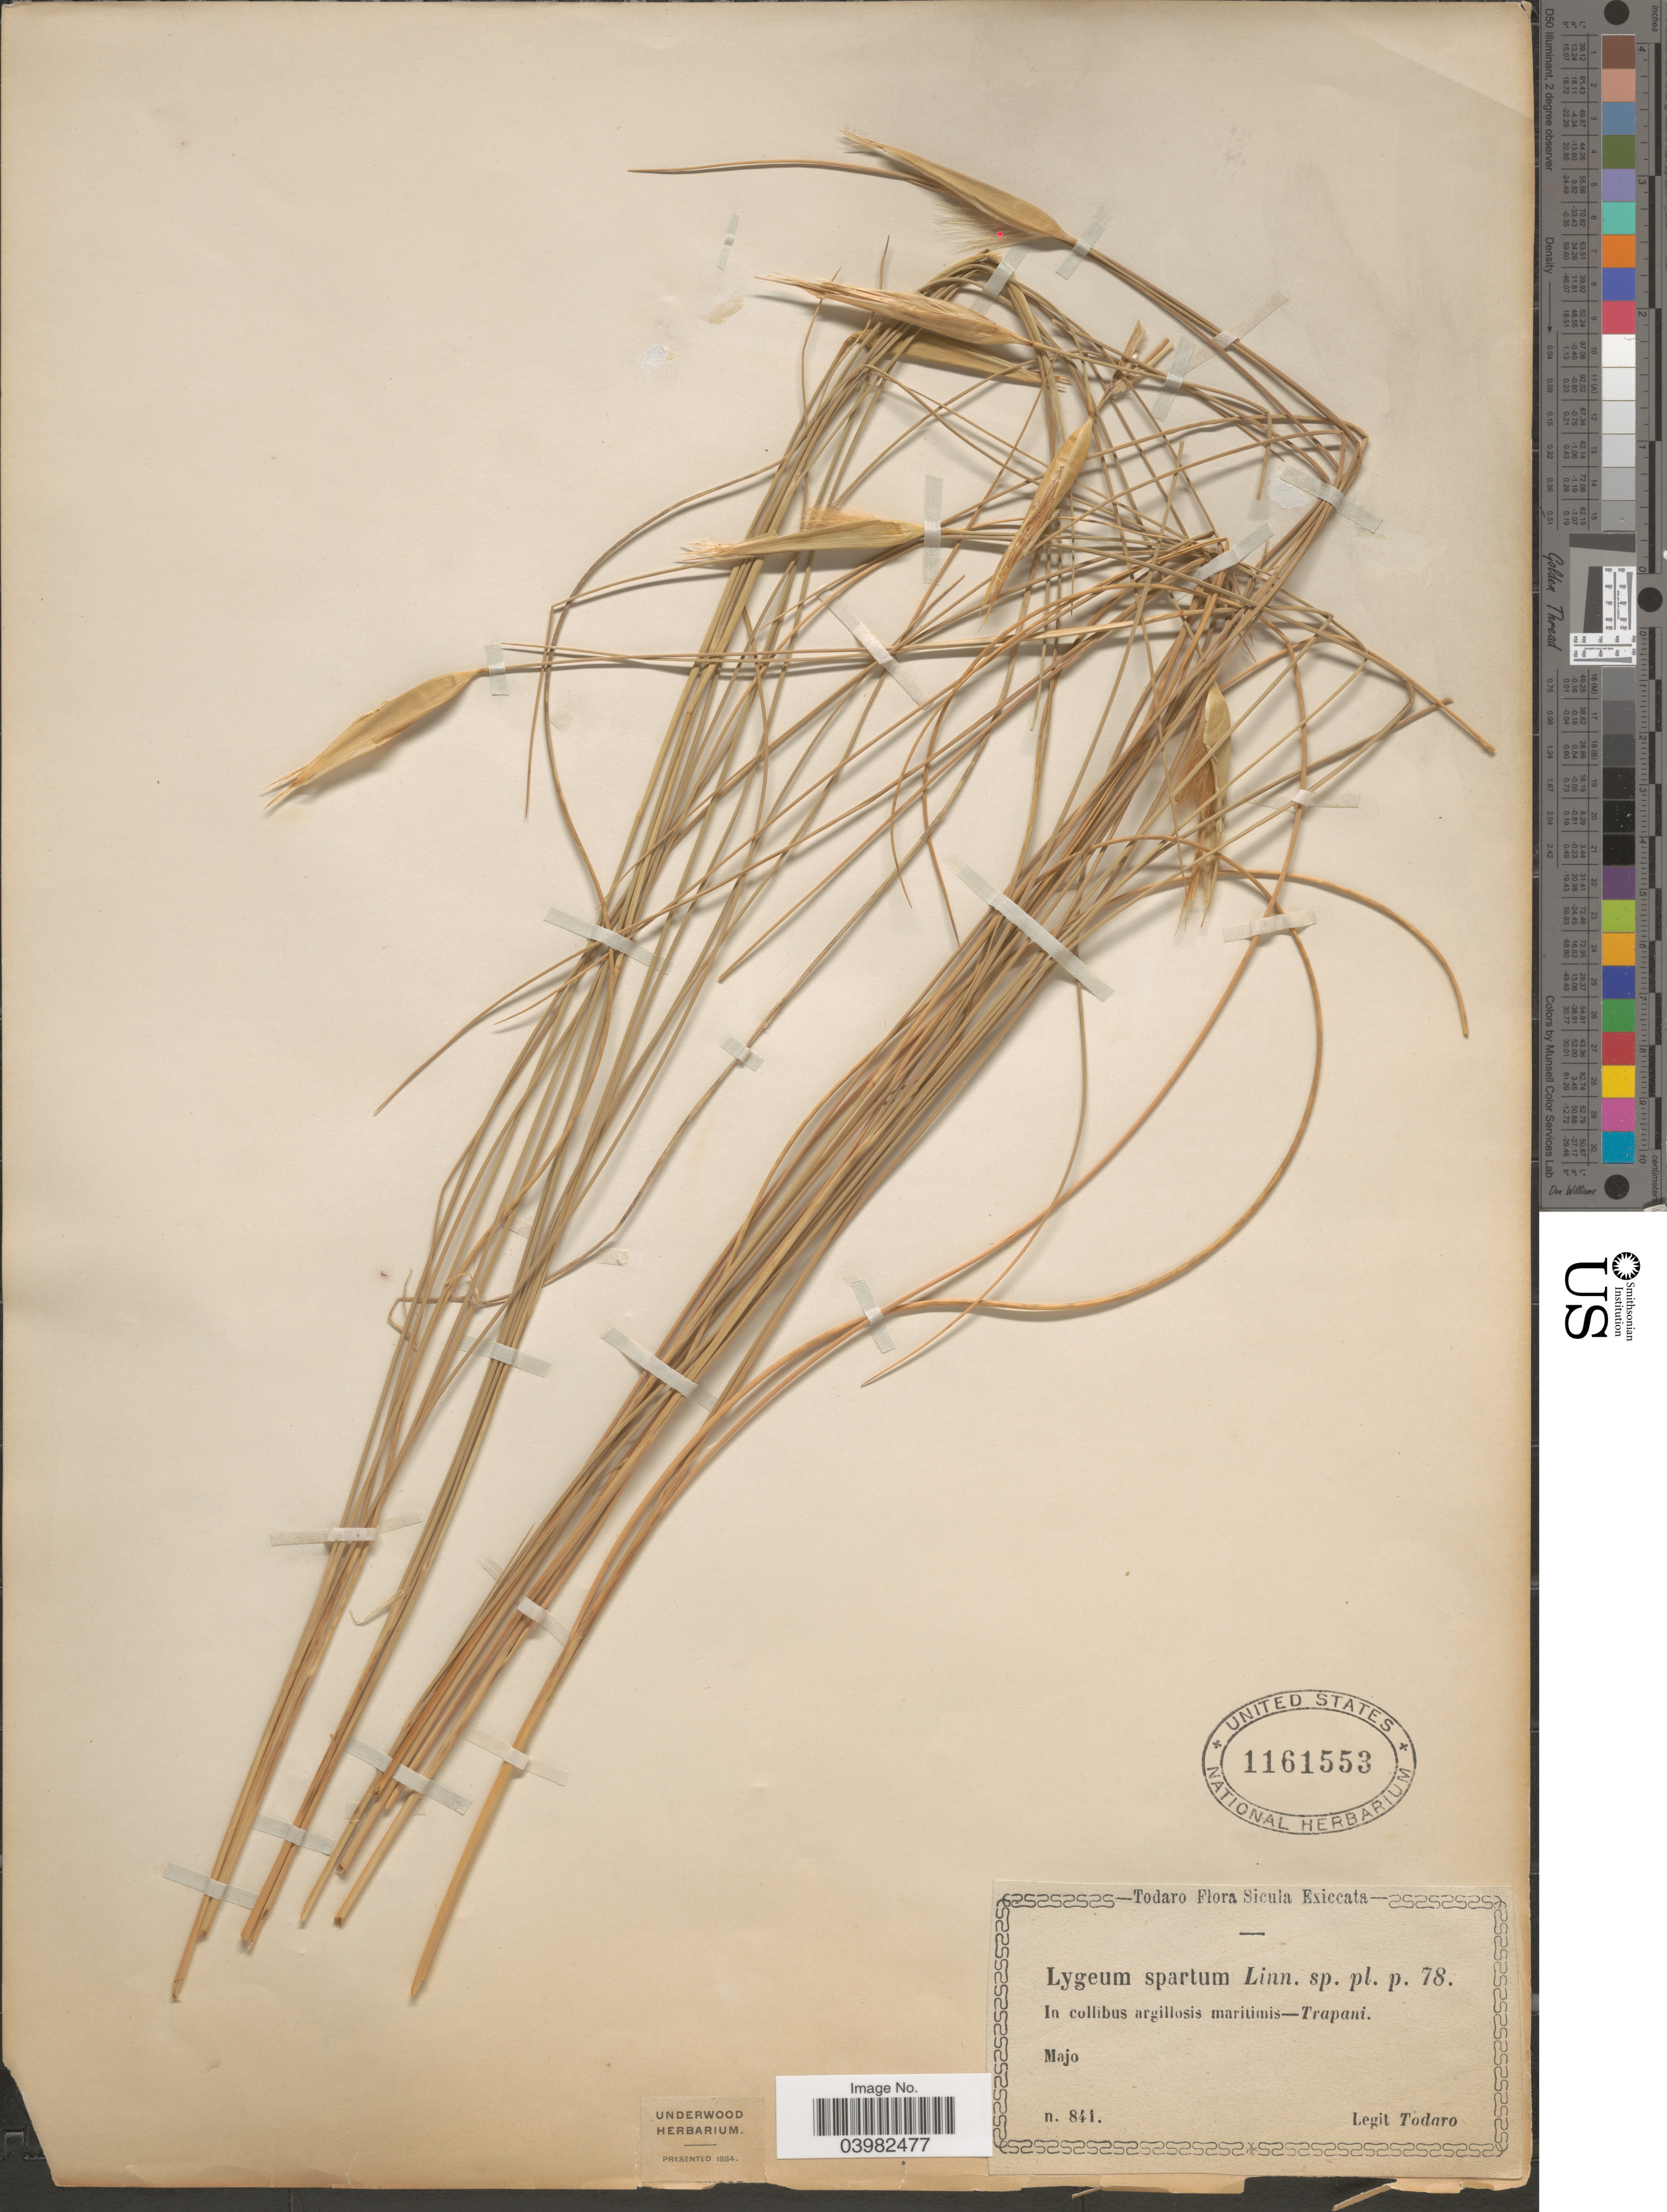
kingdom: Plantae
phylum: Tracheophyta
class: Liliopsida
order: Poales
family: Poaceae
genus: Lygeum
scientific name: Lygeum spartum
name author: L.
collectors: Todaro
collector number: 841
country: Italy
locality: Sicula. In collibus argillosis maritimis- Trapani.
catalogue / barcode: US 1161553